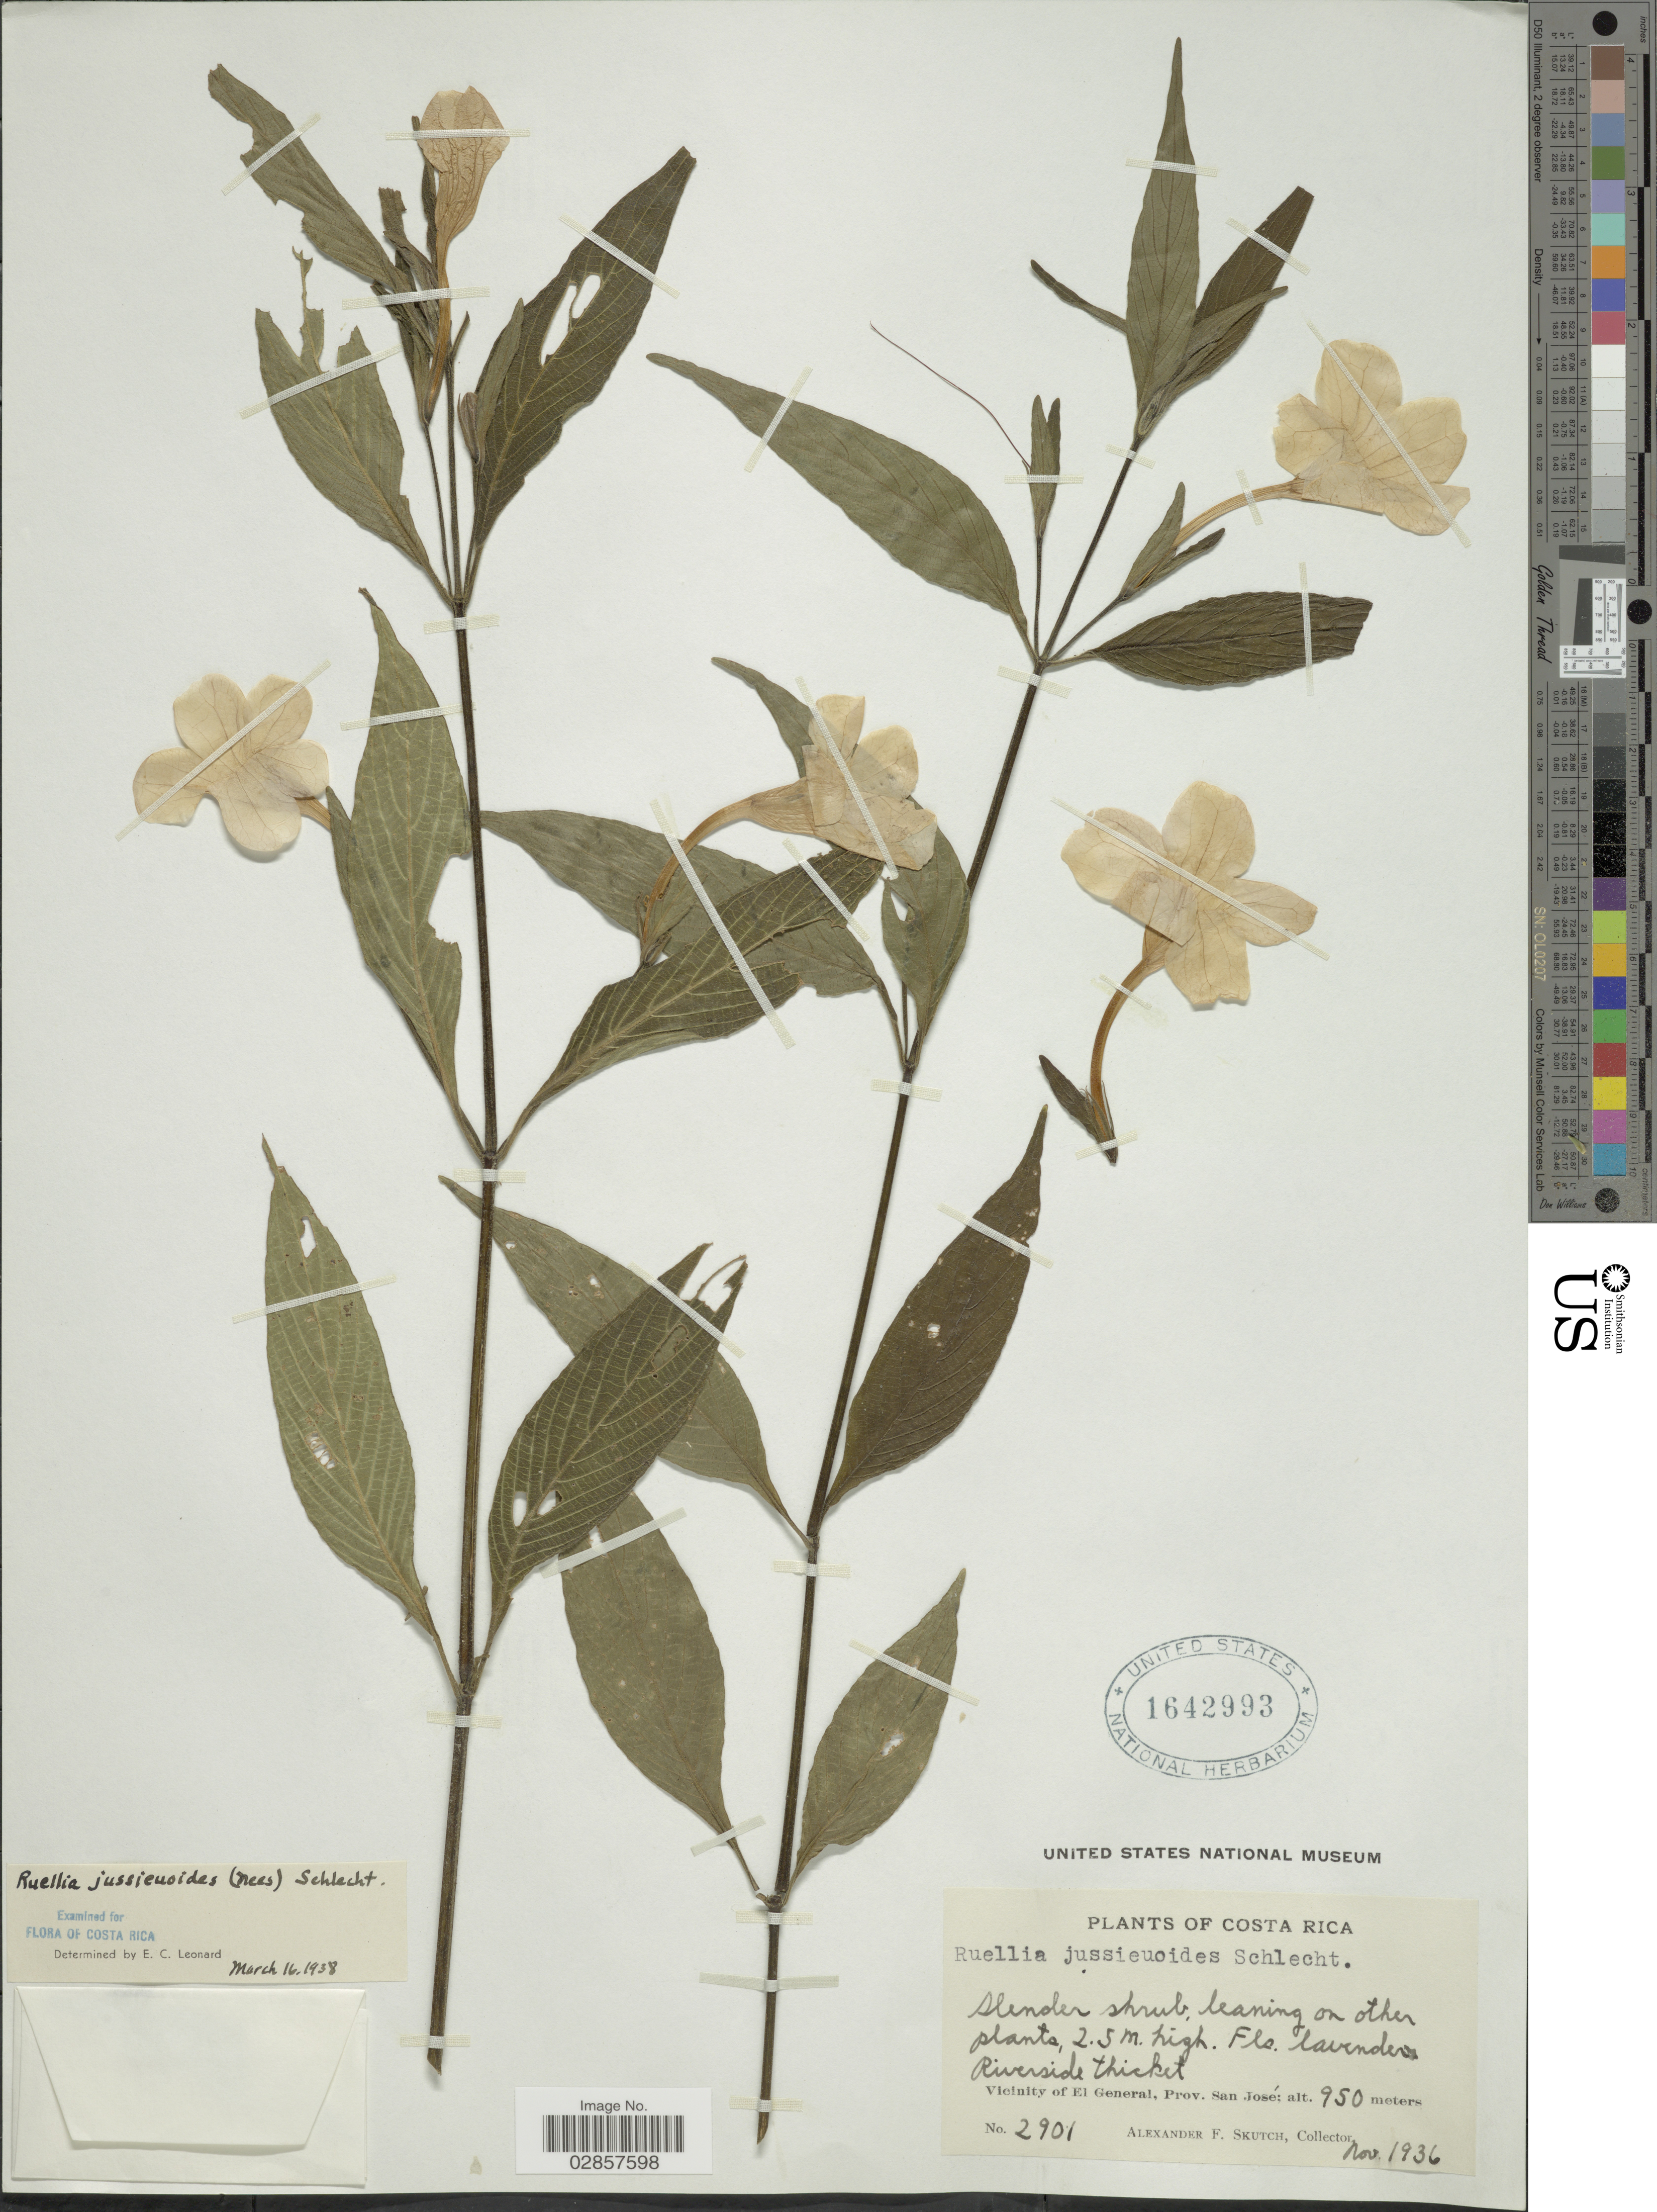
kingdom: Plantae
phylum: Tracheophyta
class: Magnoliopsida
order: Lamiales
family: Acanthaceae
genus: Ruellia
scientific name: Ruellia jussieuoides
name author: Schltdl. & Cham.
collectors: A. F. Skutch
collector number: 2901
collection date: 1936-11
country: Costa Rica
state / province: San José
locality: Riverside Thicket, Vicinity of El General.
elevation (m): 950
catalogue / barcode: US 1642993